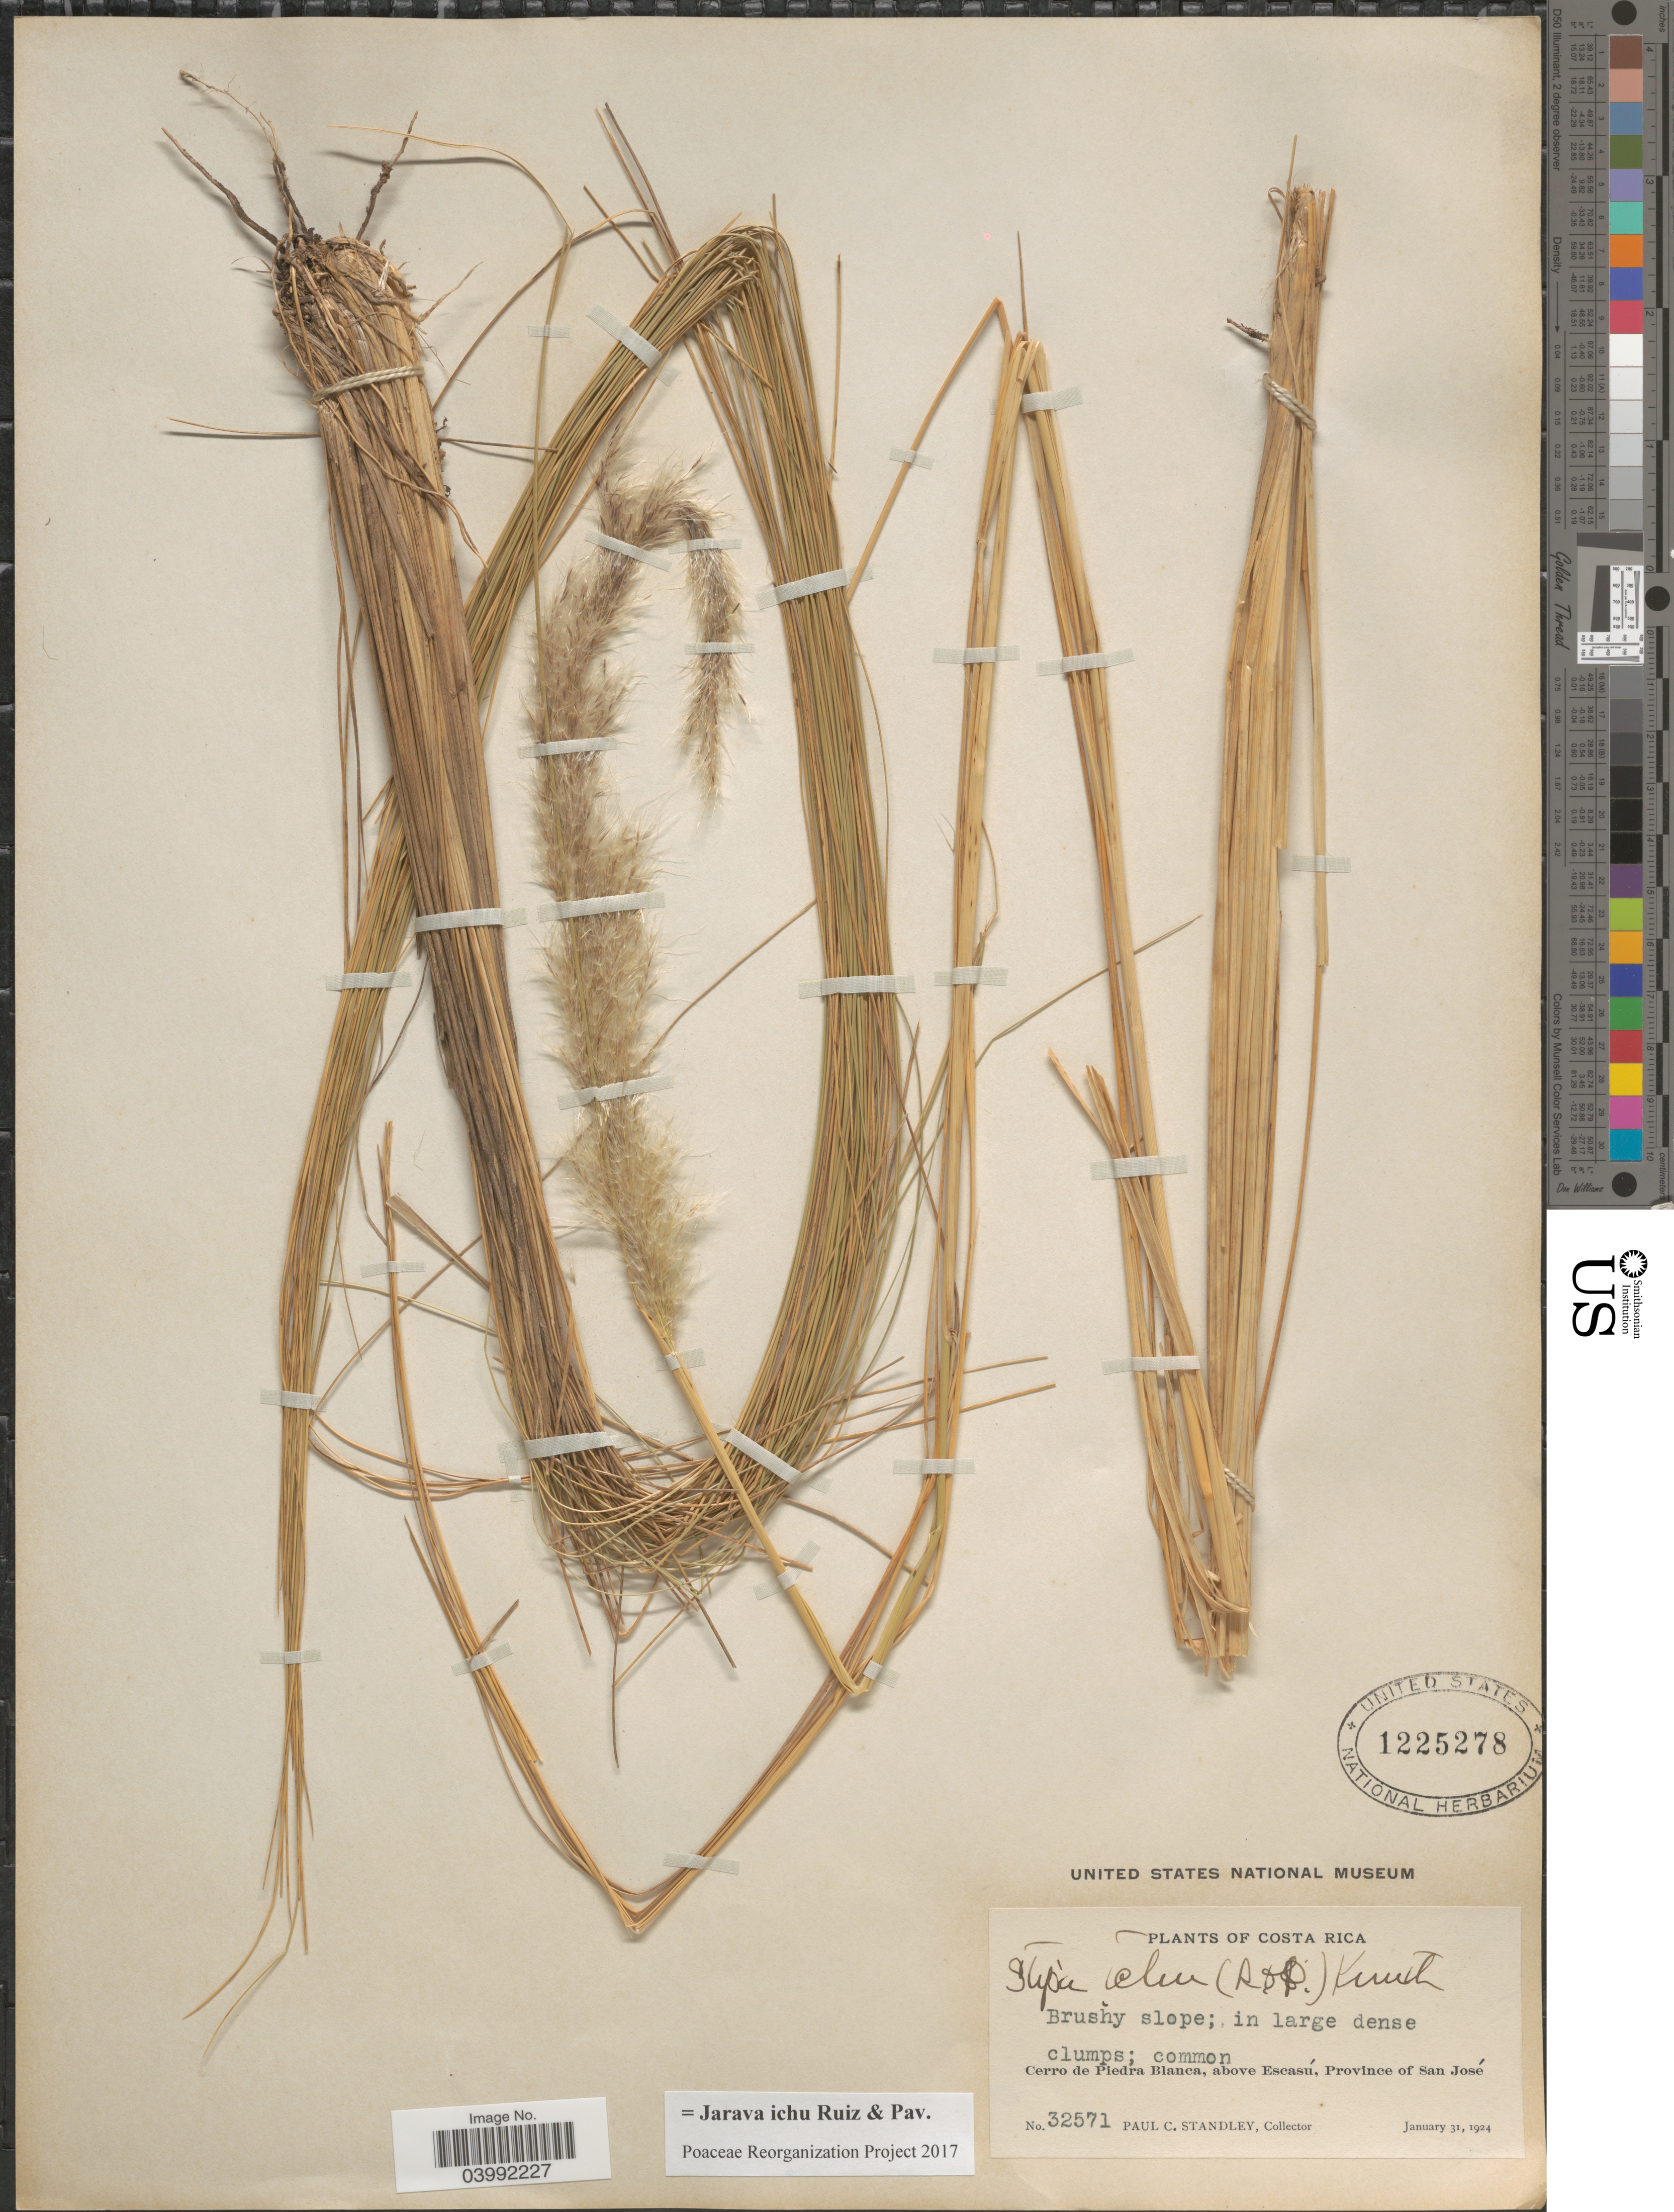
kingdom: Plantae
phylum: Tracheophyta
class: Liliopsida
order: Poales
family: Poaceae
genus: Jarava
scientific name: Jarava ichu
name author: Ruiz & Pav.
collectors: P. C. Standley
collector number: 32571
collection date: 1924-01-31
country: Costa Rica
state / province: San José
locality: Cerro de Piedra Blanca, above Escasú.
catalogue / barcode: US 1225278